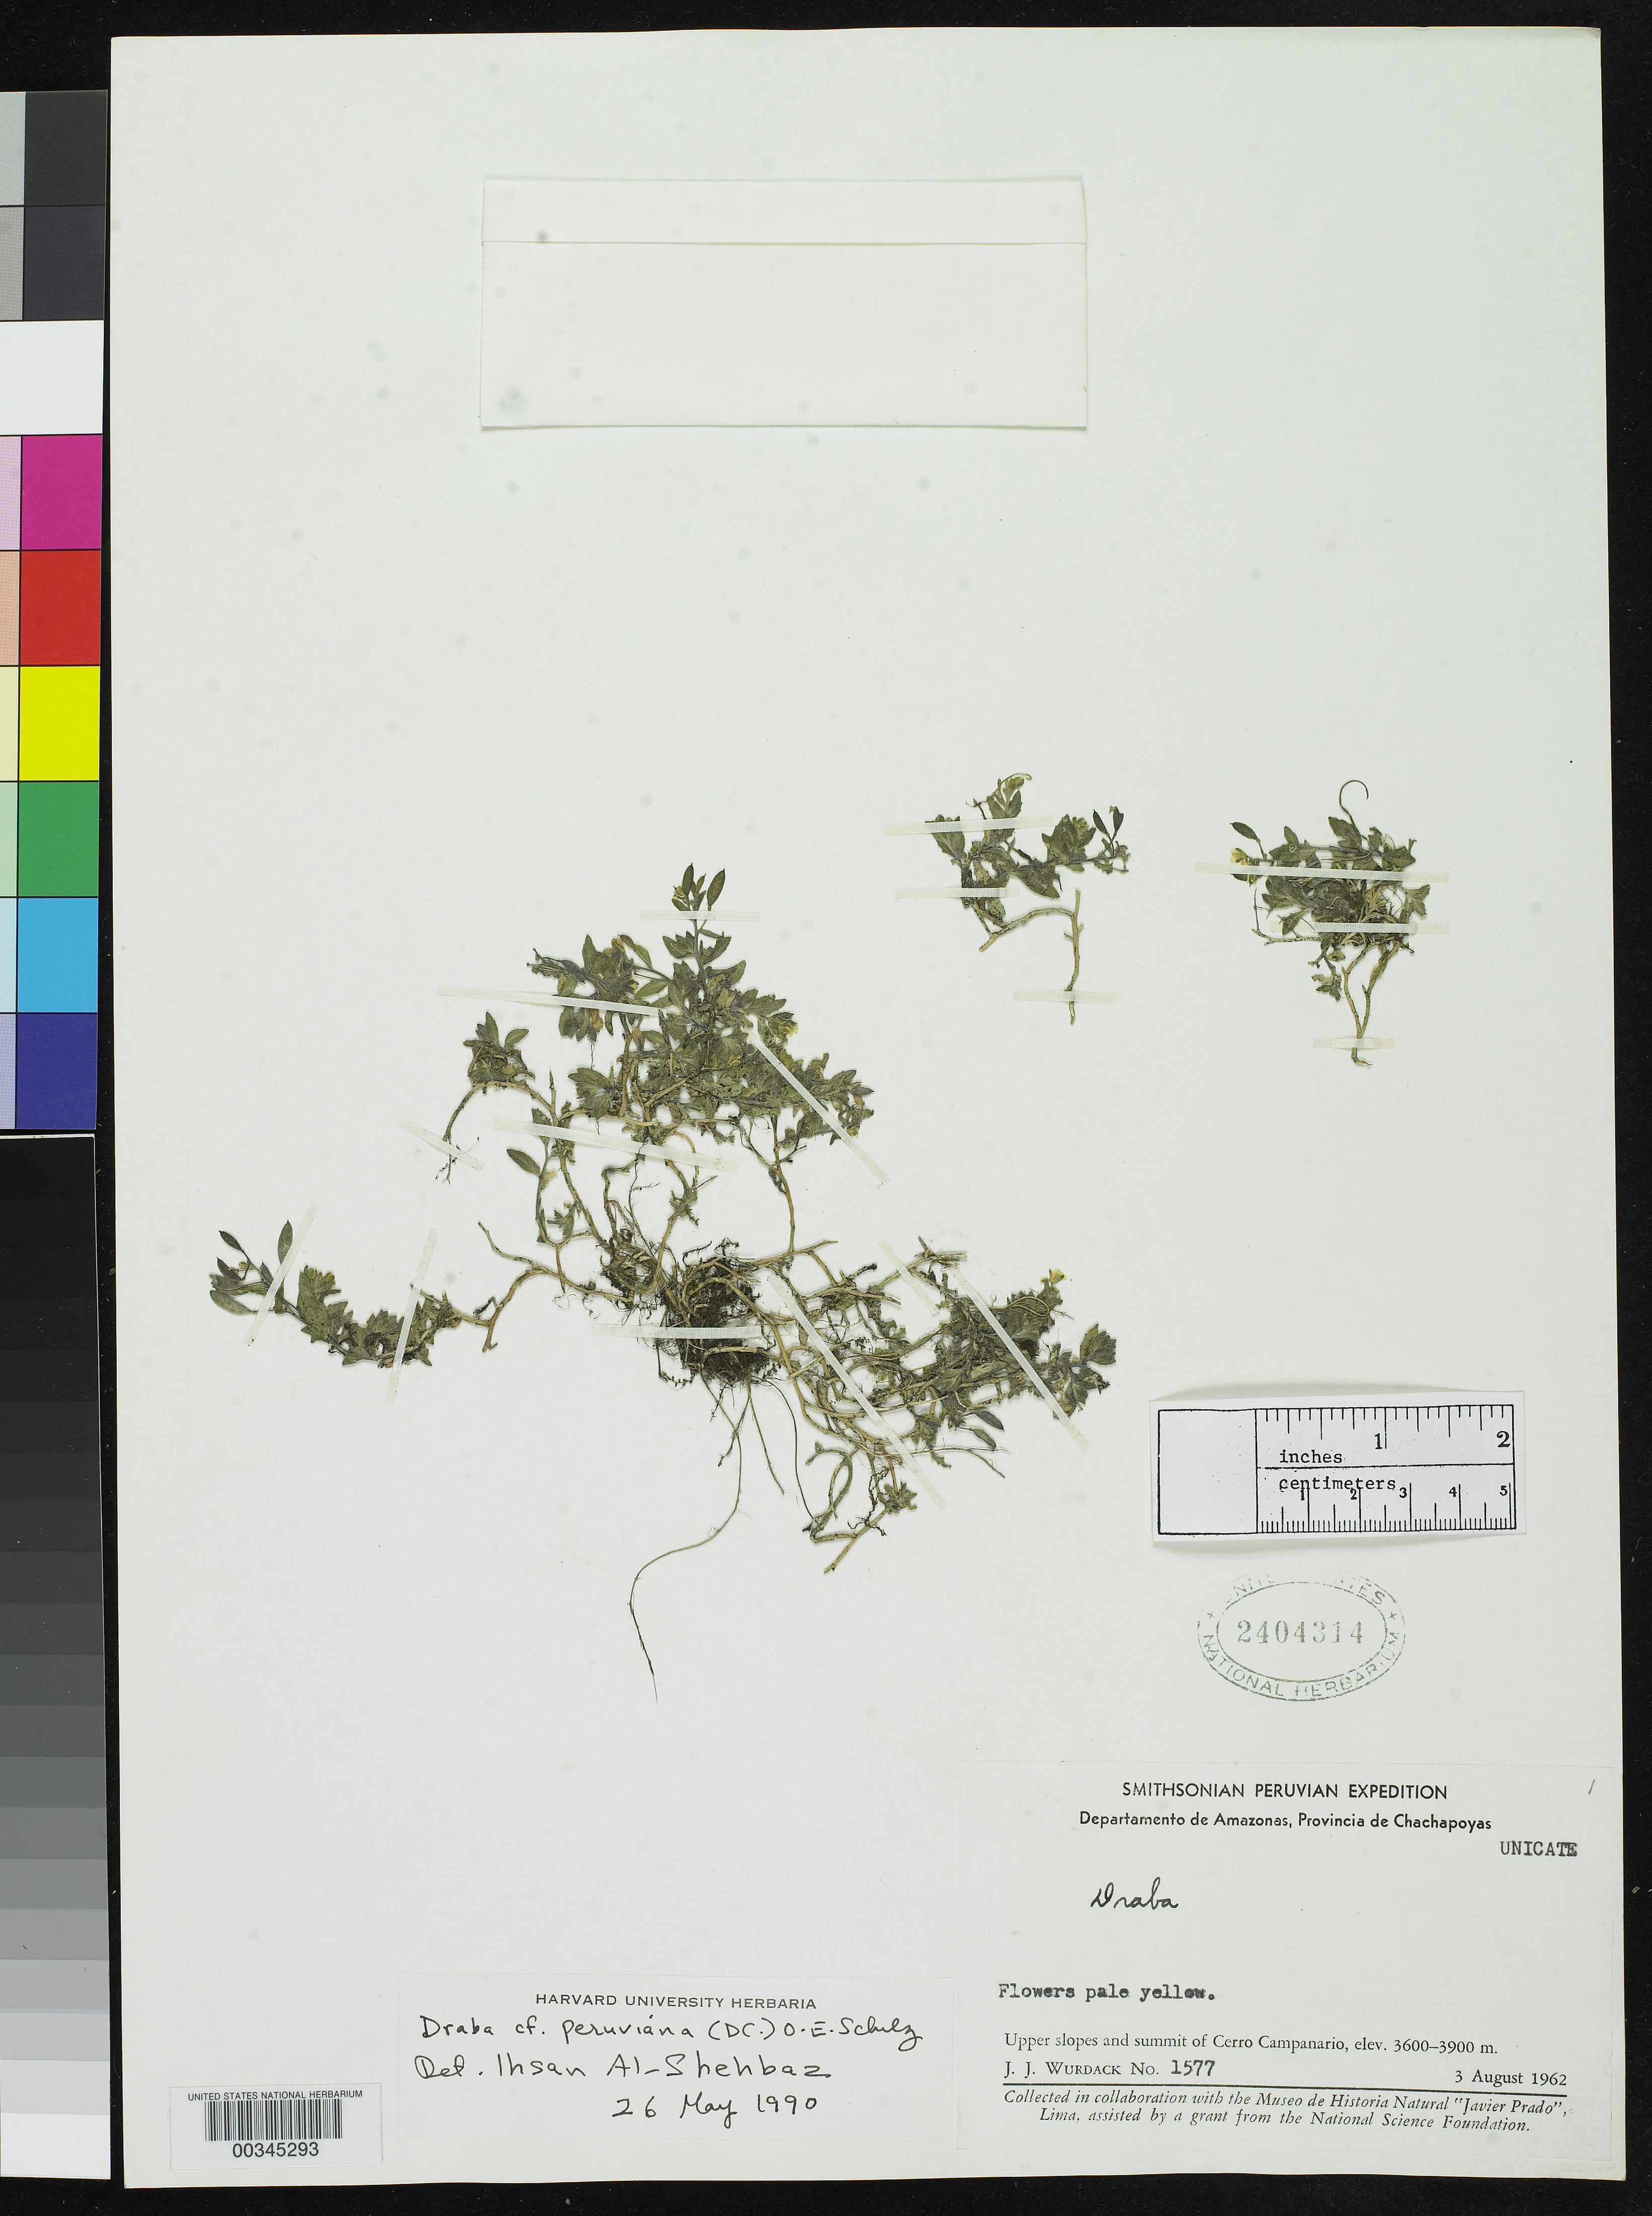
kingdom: Plantae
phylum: Tracheophyta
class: Magnoliopsida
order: Brassicales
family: Brassicaceae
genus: Draba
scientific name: Draba wurdackii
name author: Al-Shehbaz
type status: Holotype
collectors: J. J. Wurdack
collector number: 1577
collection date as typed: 02 Aug 1962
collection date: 1962-08-02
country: Peru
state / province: Amazonas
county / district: Chachapoyas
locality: upper slopes and summit of Cerro Campanario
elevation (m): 3600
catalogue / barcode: US 2404314